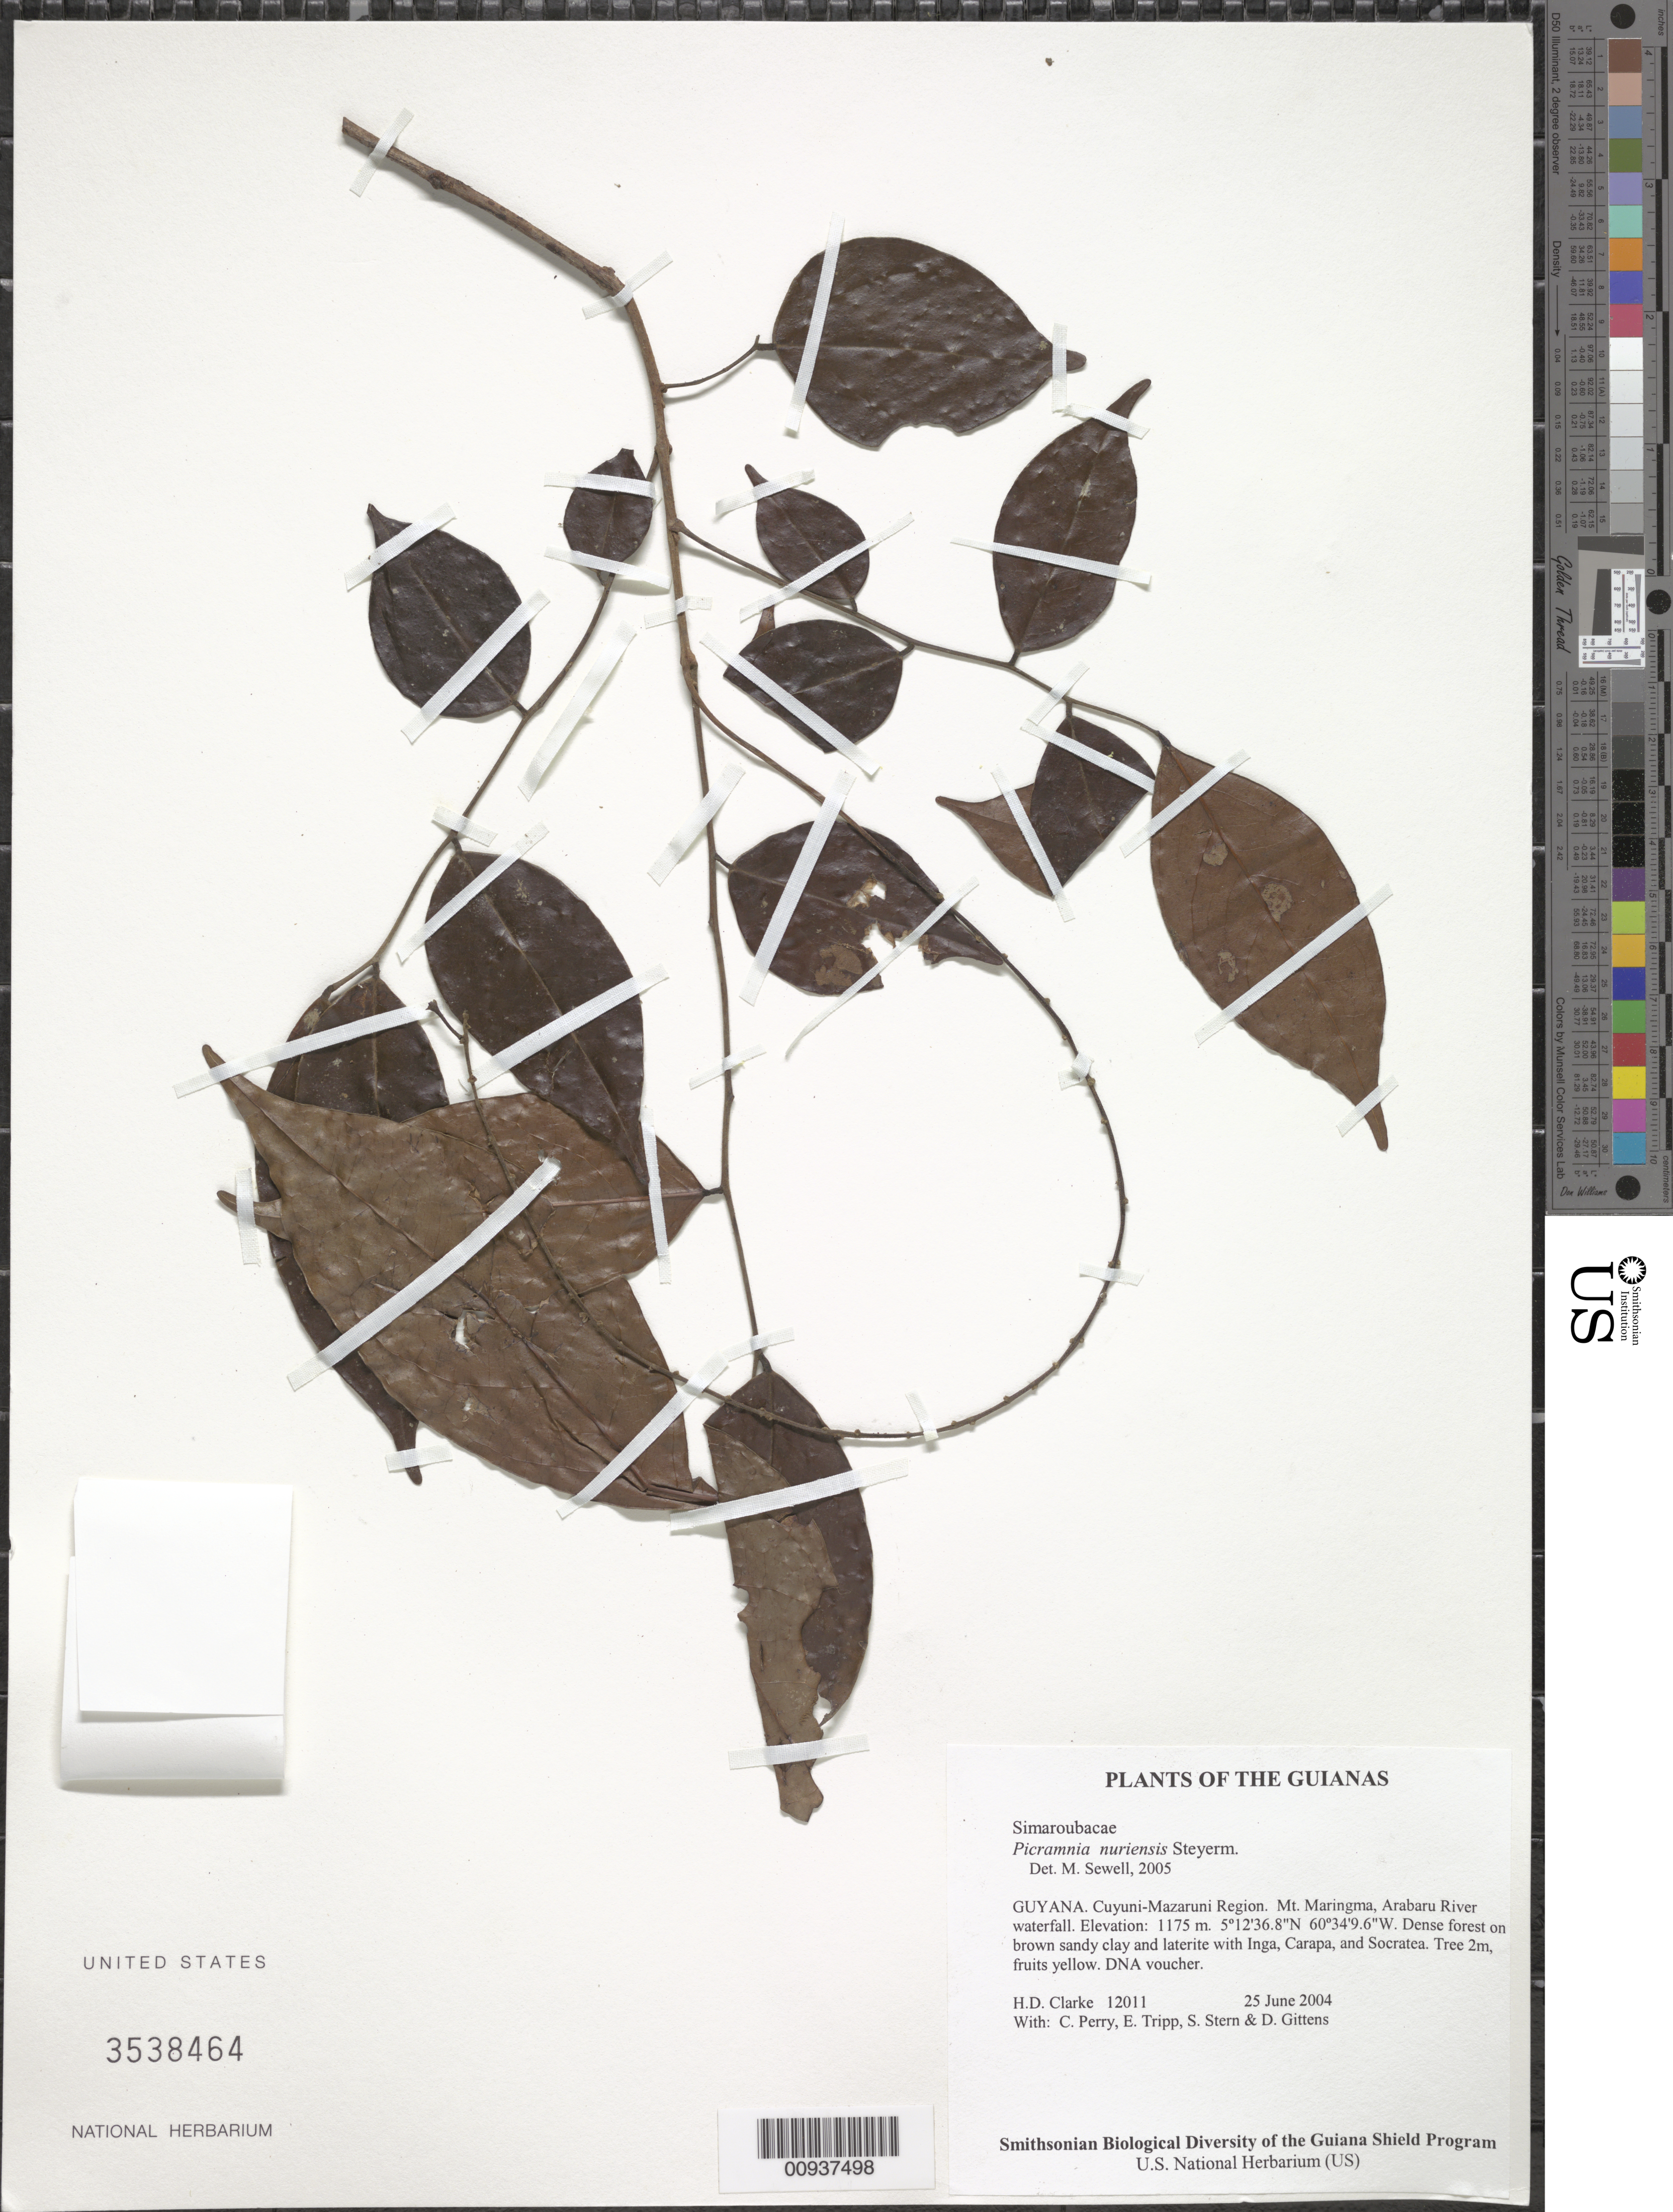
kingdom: Plantae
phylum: Tracheophyta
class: Magnoliopsida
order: Picramniales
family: Picramniaceae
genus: Picramnia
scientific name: Picramnia nuriensis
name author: Steyerm.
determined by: Sewell, M.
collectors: H. D. Clarke, C. Perry, E. Tripp, S. R. Stern & D. Gittens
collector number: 12011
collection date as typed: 25 June 2004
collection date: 2004-06-25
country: Guyana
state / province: Cuyuni-Mazaruni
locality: Mt. Maringma, Arabaru River waterfall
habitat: Dense forest on brown sandy clay and laterite with Inga, Carapa, and Socratea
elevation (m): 1175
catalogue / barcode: US 3538464